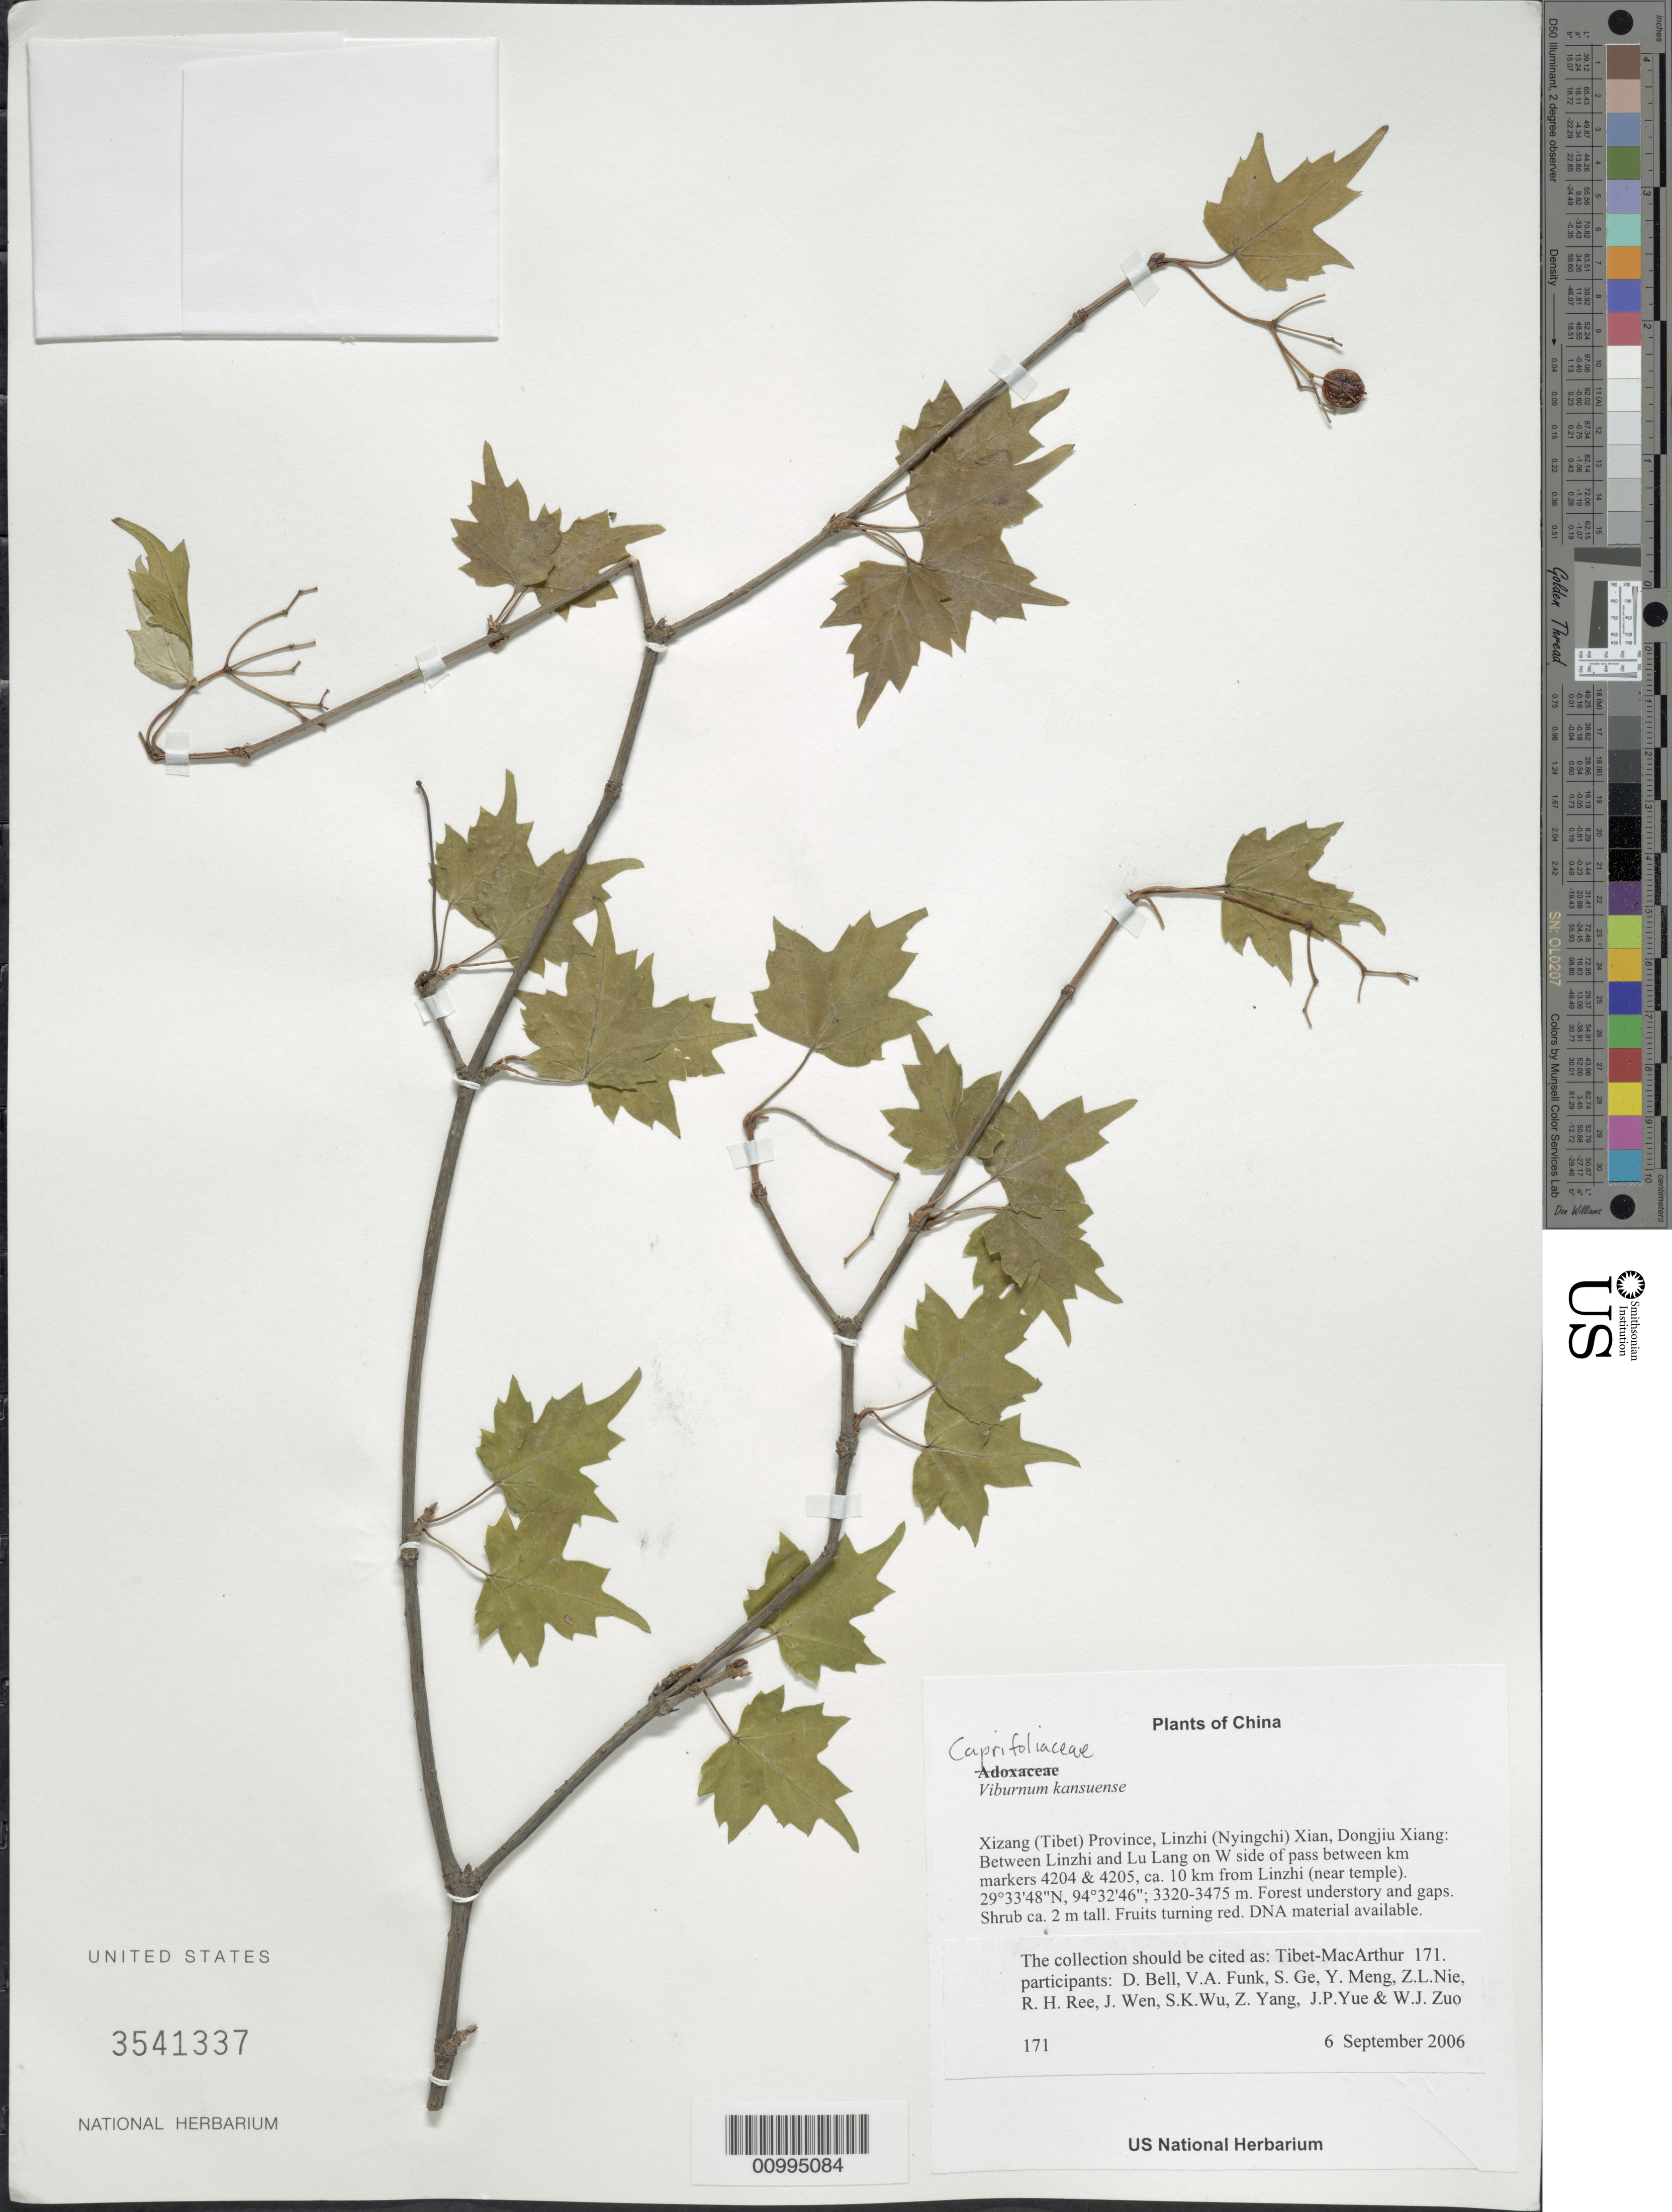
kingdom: Plantae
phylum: Tracheophyta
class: Magnoliopsida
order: Dipsacales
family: Viburnaceae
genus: Viburnum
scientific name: Viburnum kansuense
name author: Batalin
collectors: Tibet-MacArthur, D. A. Bell, V. Funk, S. Ge, Y. Meng, Z. Nie, R. Ree, J. Wen, S. K. Wu, Z. Yang, J. Yue & W. Zuo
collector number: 171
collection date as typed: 06 Sep 2006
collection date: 2006-09-06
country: China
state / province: Xizang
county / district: Linzhi (Nyingchi) Xian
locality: Dongjiu Xiang. Between Linzhi and Lulang, ca. 10 km from Linzhi between km markers 4204-4205, near a temple.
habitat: Mixed secondary forest with Picea likiangensis, Larix griffithiana, Rhododendron, and Betula utilis. Forest understory and gaps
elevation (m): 3320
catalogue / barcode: US 3541337